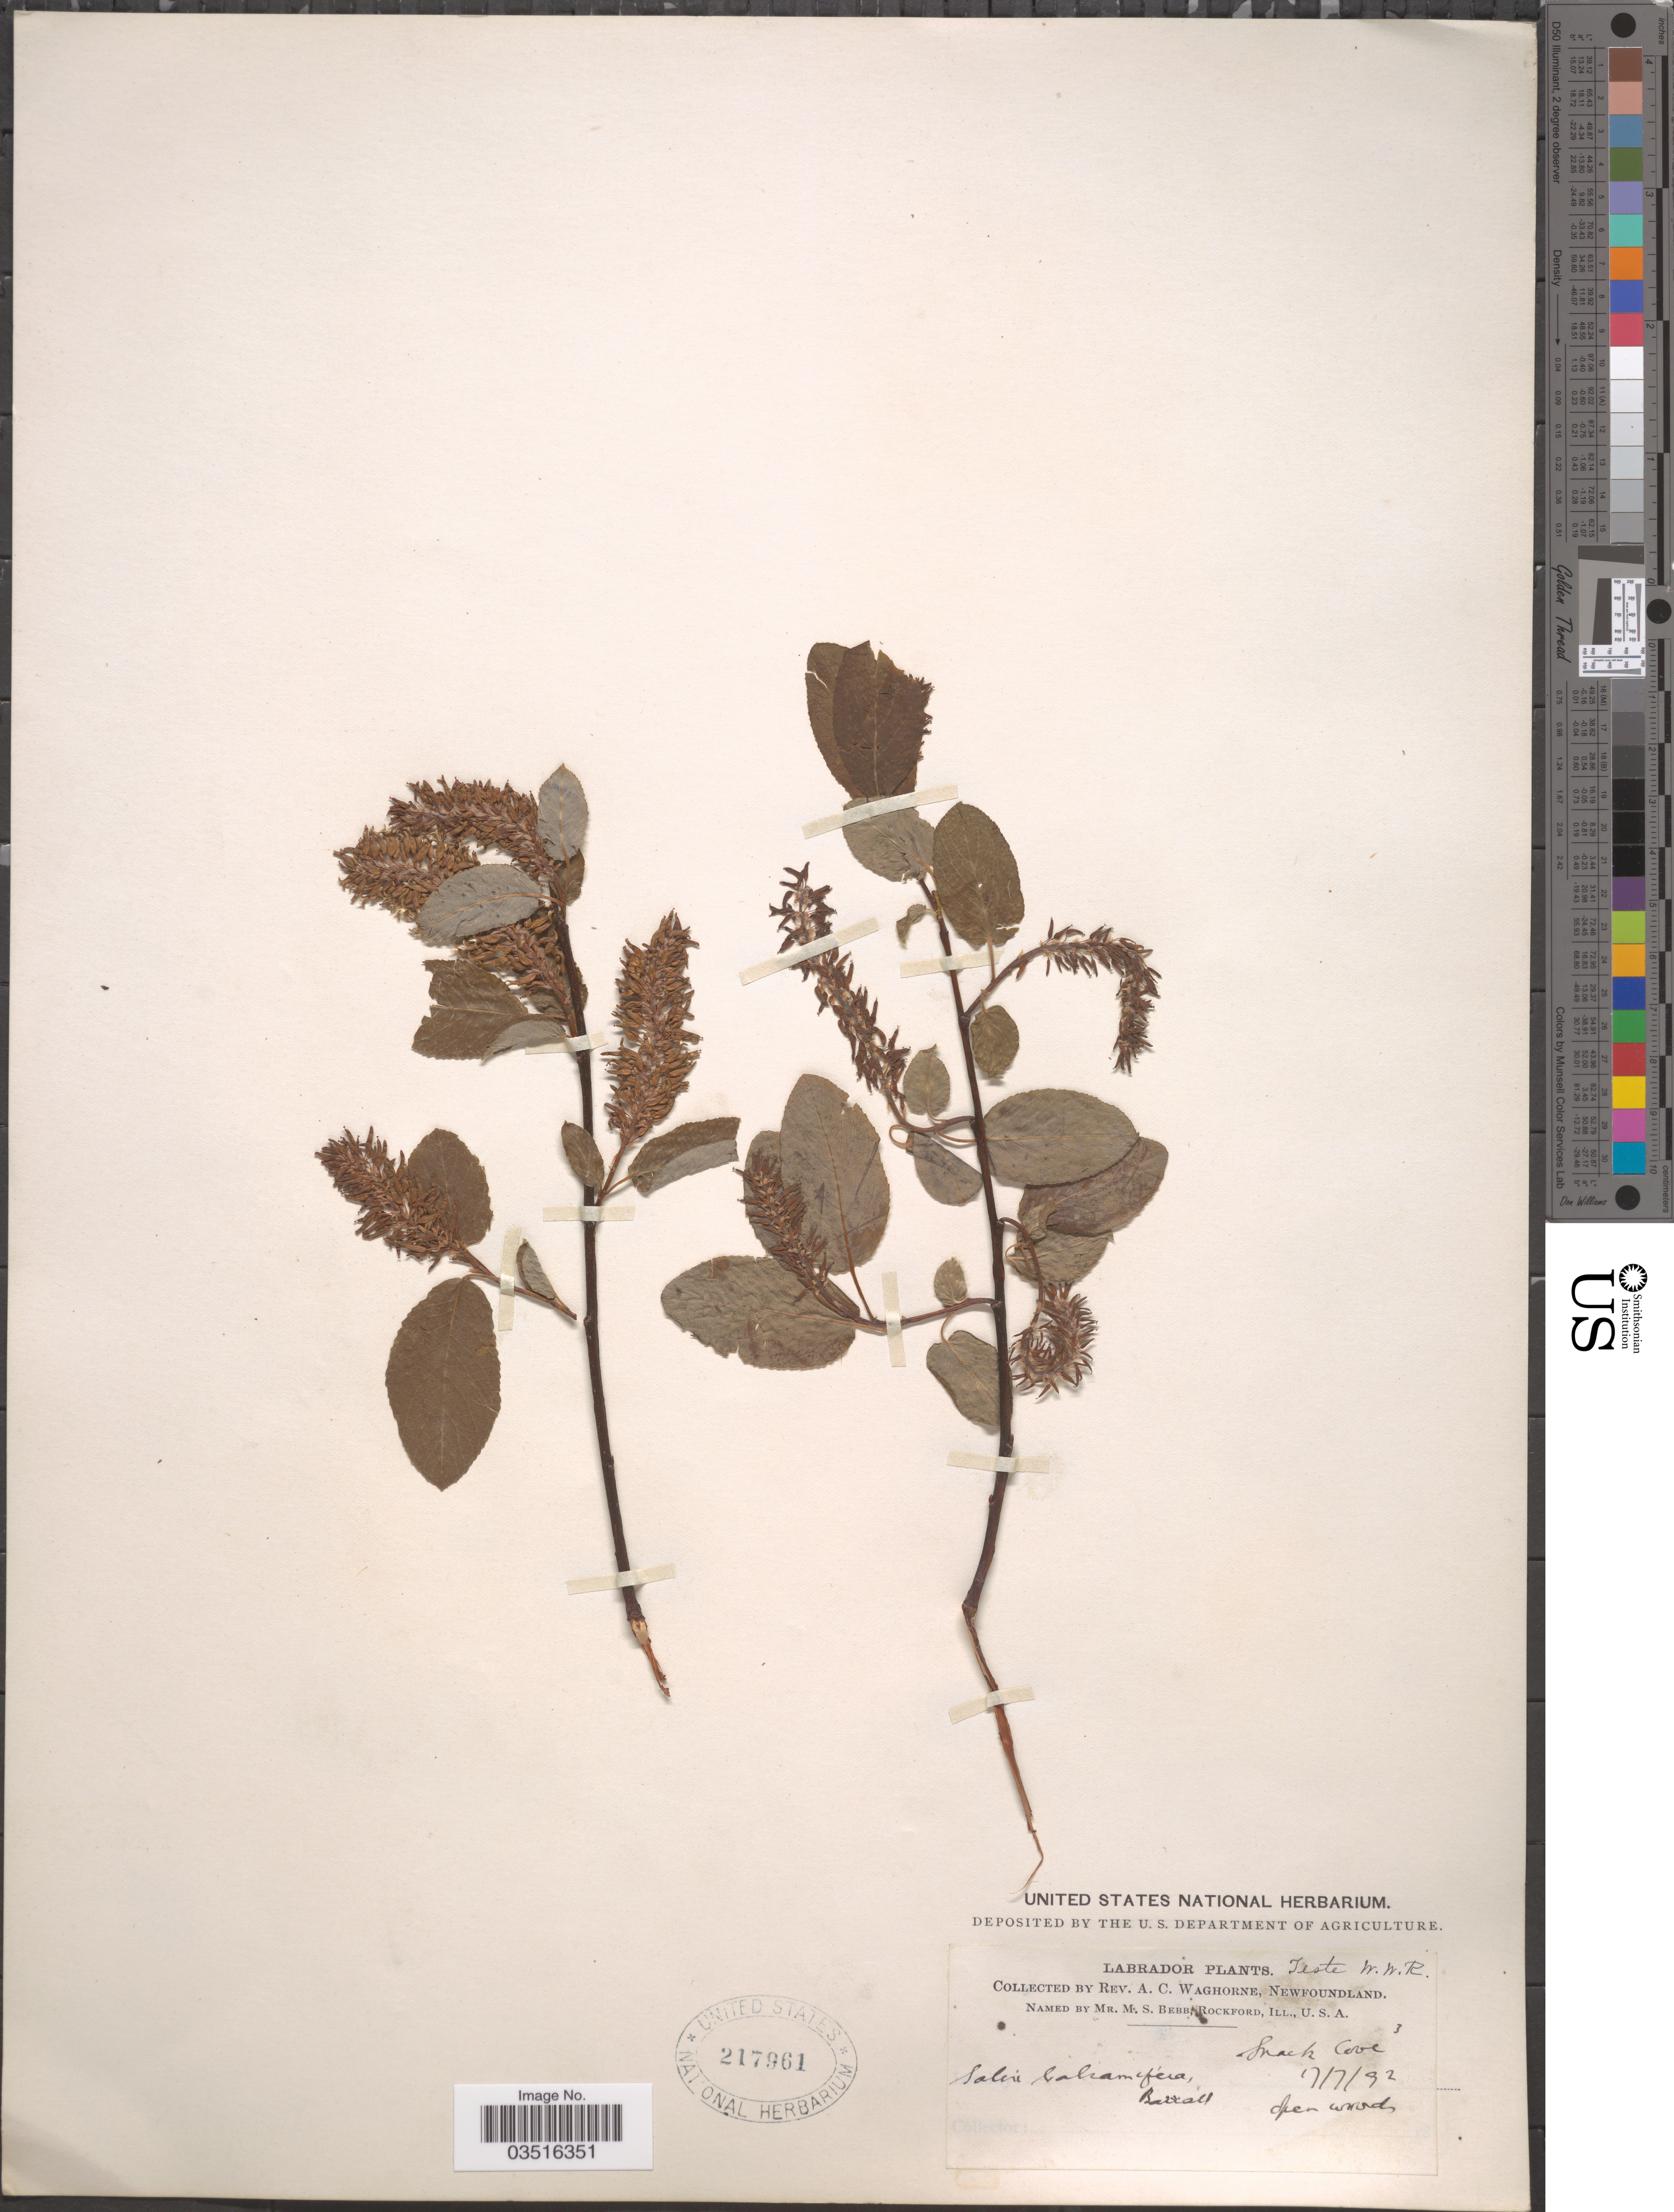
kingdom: Plantae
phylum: Tracheophyta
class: Magnoliopsida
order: Malpighiales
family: Salicaceae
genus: Salix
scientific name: Salix pyrifolia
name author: Ledeb.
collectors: A. Waghorne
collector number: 3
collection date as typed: Transcribed d/m/y: 17/7/92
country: Canada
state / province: Newfoundland and Labrador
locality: Labrador. Snack Cove.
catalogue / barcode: US 217961